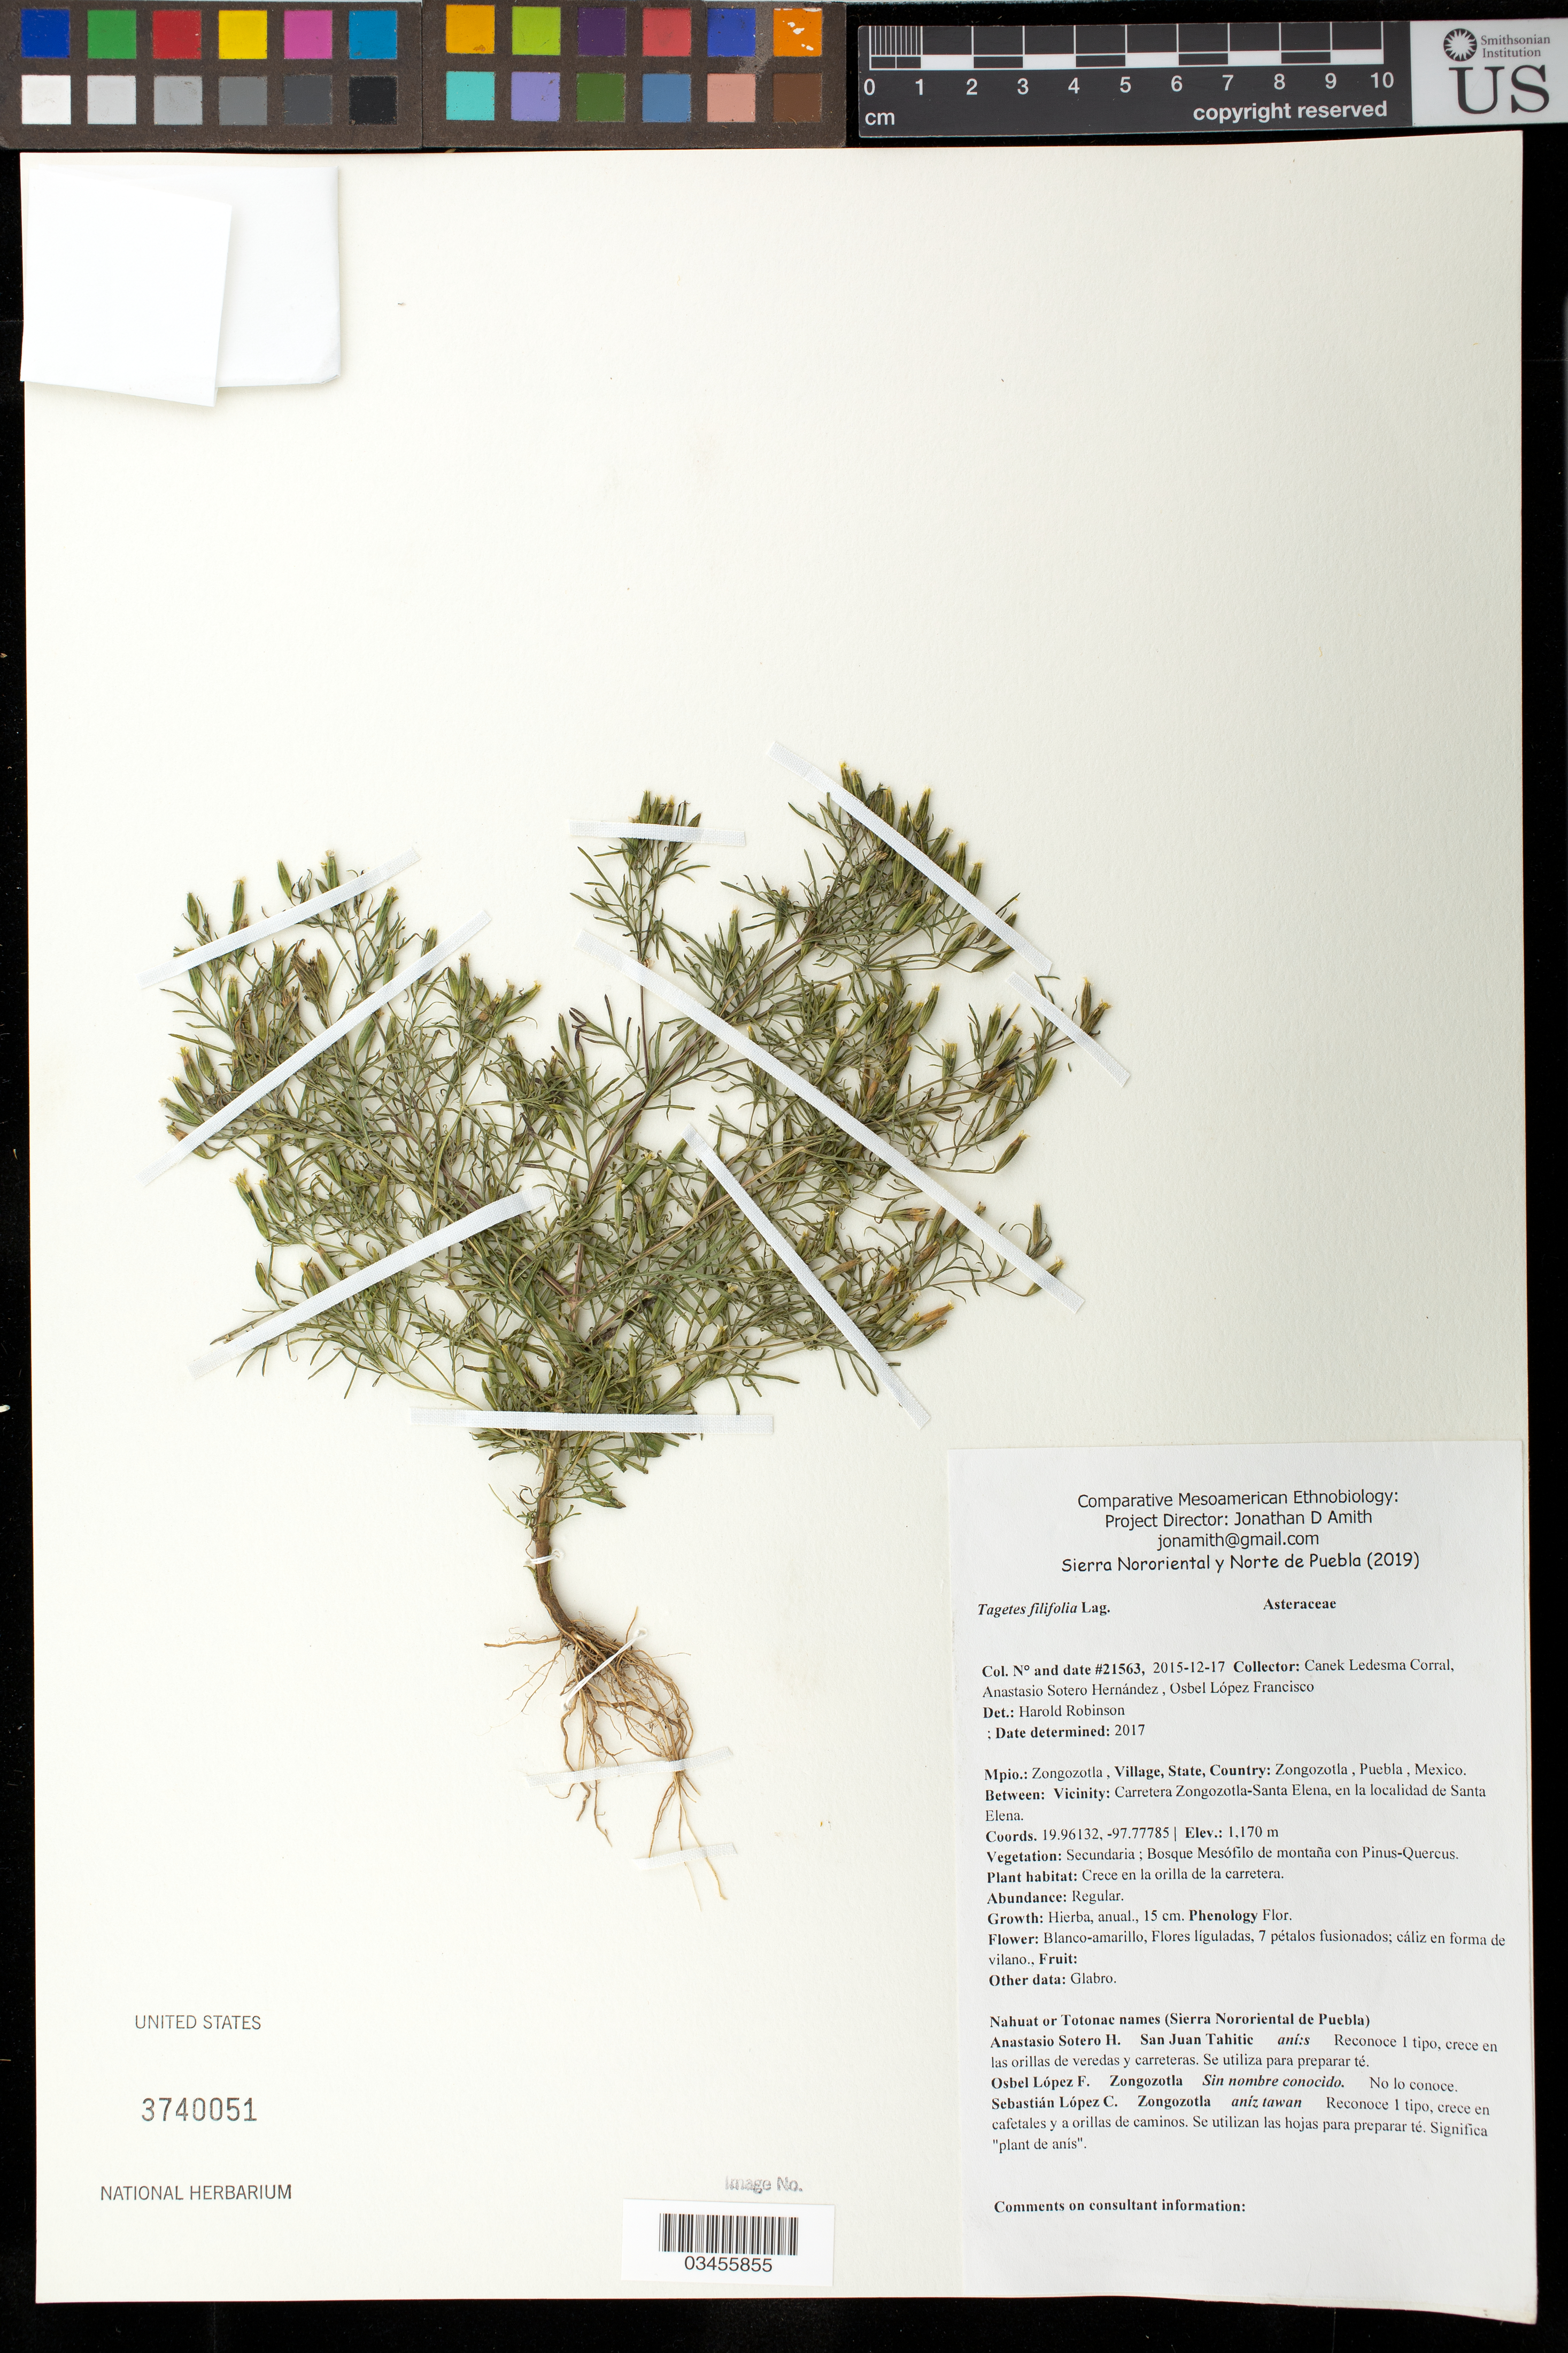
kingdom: Plantae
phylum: Tracheophyta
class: Magnoliopsida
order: Asterales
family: Asteraceae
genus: Tagetes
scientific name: Tagetes filifolia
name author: Lag.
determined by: Robinson, Harold E., (US)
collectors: Canek Ledesma C., A. Sotero H. & O. López Francisco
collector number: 21563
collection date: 2015-12-17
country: México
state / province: Puebla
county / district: Zongozotla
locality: PUEBLO: Zongozotla; LOCALIDAD EXACTA: Carretera Zongozotla-Santa Elena, en la localidad de Santa Elena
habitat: Bosque mesófilo de montaña con Pinus-Quercus | Crece en la orilla de la carretera.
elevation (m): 1170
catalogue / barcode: US 3740051